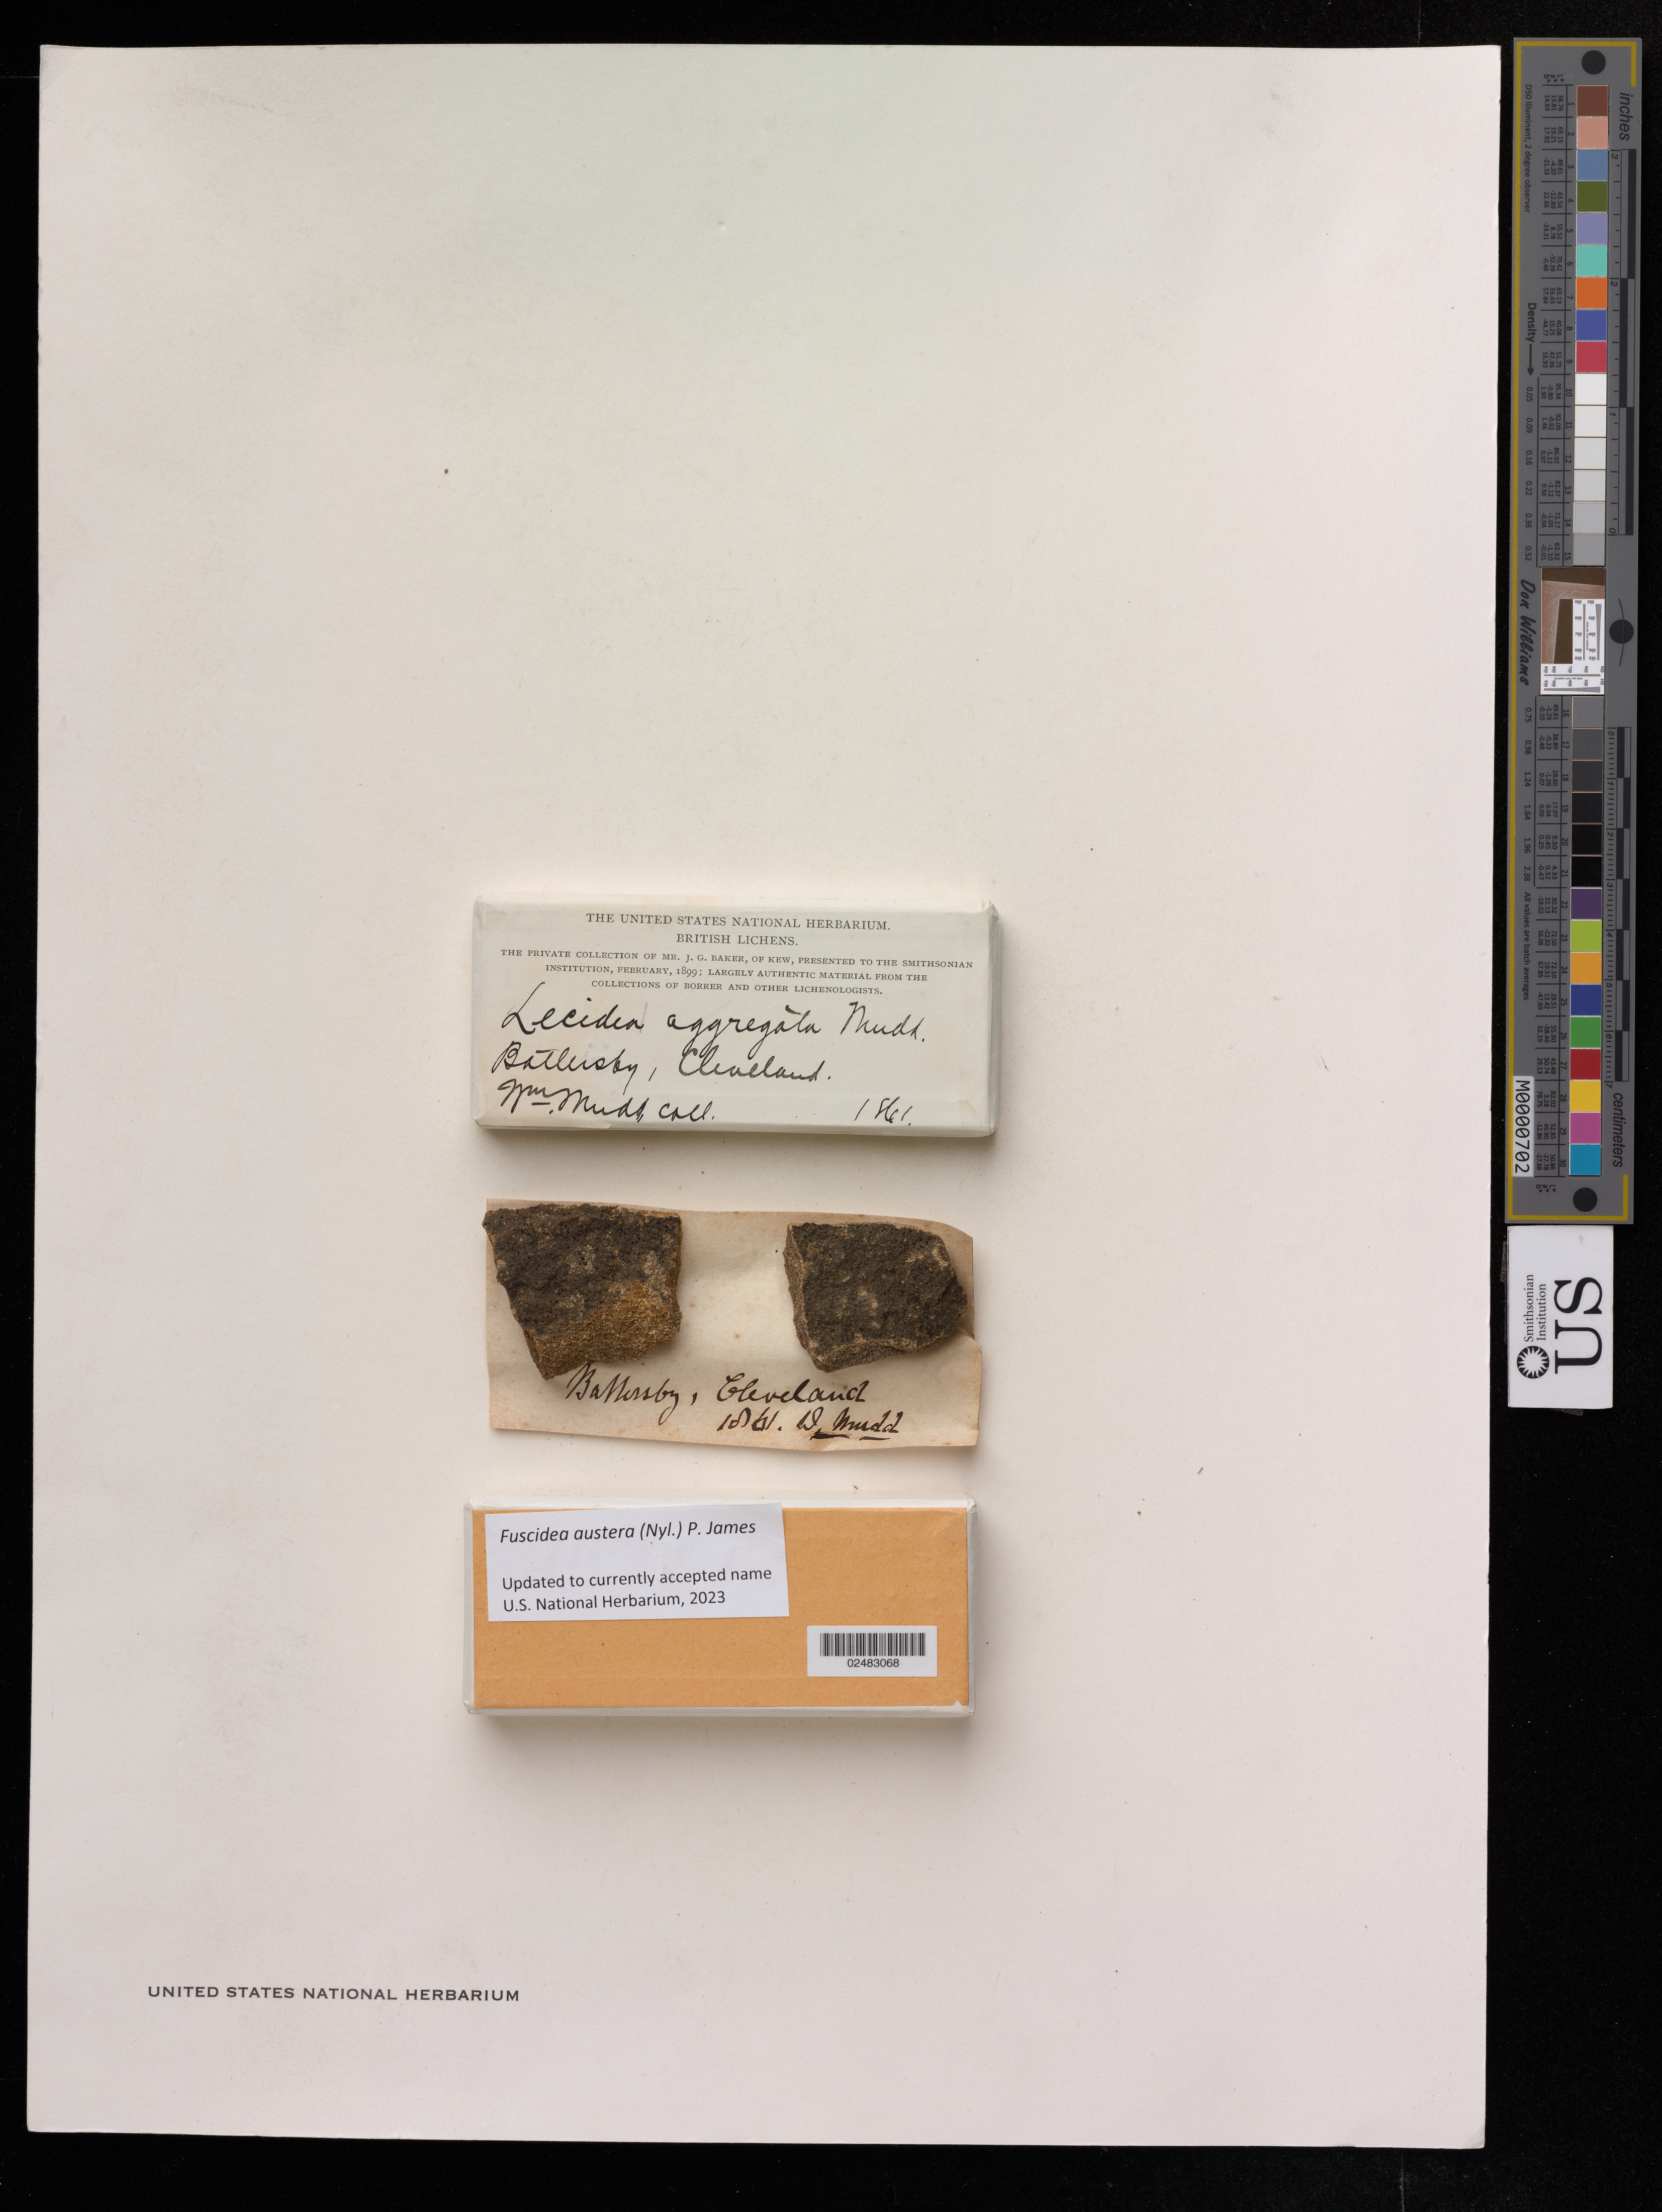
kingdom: Fungi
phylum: Ascomycota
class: Lecanoromycetes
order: Umbilicariales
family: Fuscideaceae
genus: Fuscidea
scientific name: Fuscidea austera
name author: (Nyl.) P. James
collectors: W. Mudd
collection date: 1861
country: United Kingdom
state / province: England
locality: Battersby. Cleveland.